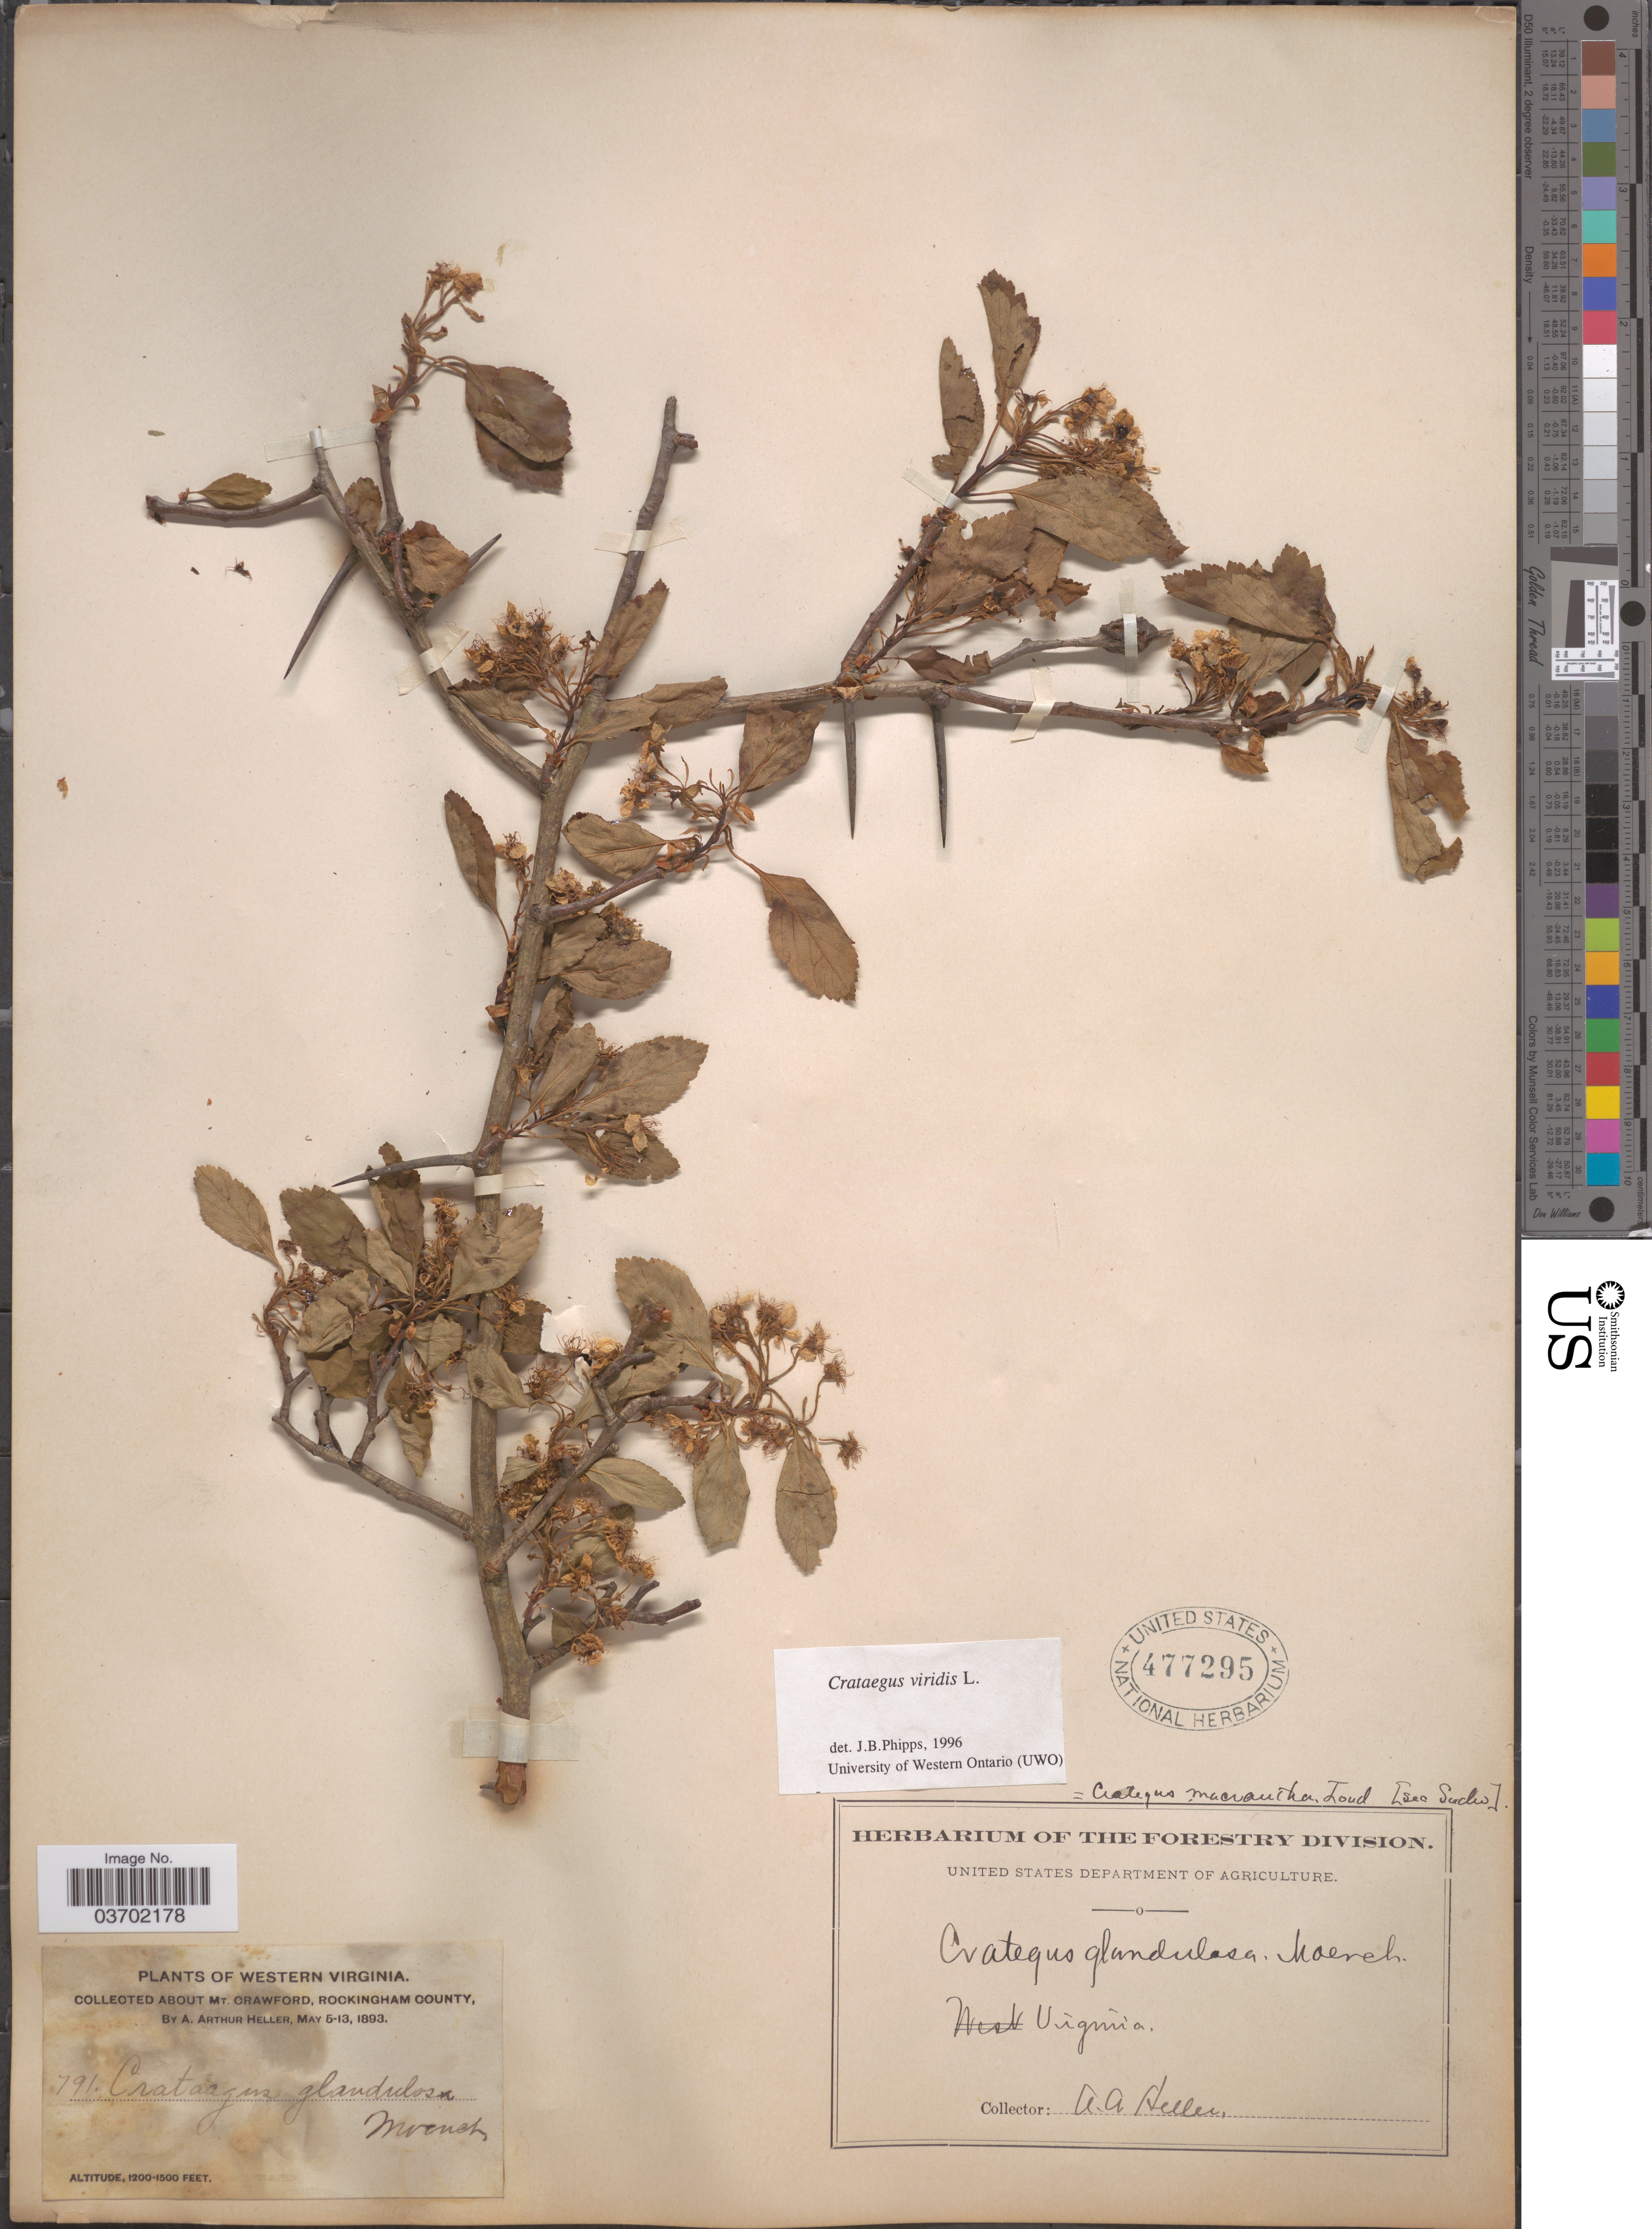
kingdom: Plantae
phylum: Tracheophyta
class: Magnoliopsida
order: Rosales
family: Rosaceae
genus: Crataegus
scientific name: Crataegus viridis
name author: L.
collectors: A. A. Heller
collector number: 791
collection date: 1893-05-05/1893-05-13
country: United States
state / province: Virginia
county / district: Rockingham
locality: Western Virginia. About Mt. Crawford, Rockingham County.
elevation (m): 366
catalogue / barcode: US 477295